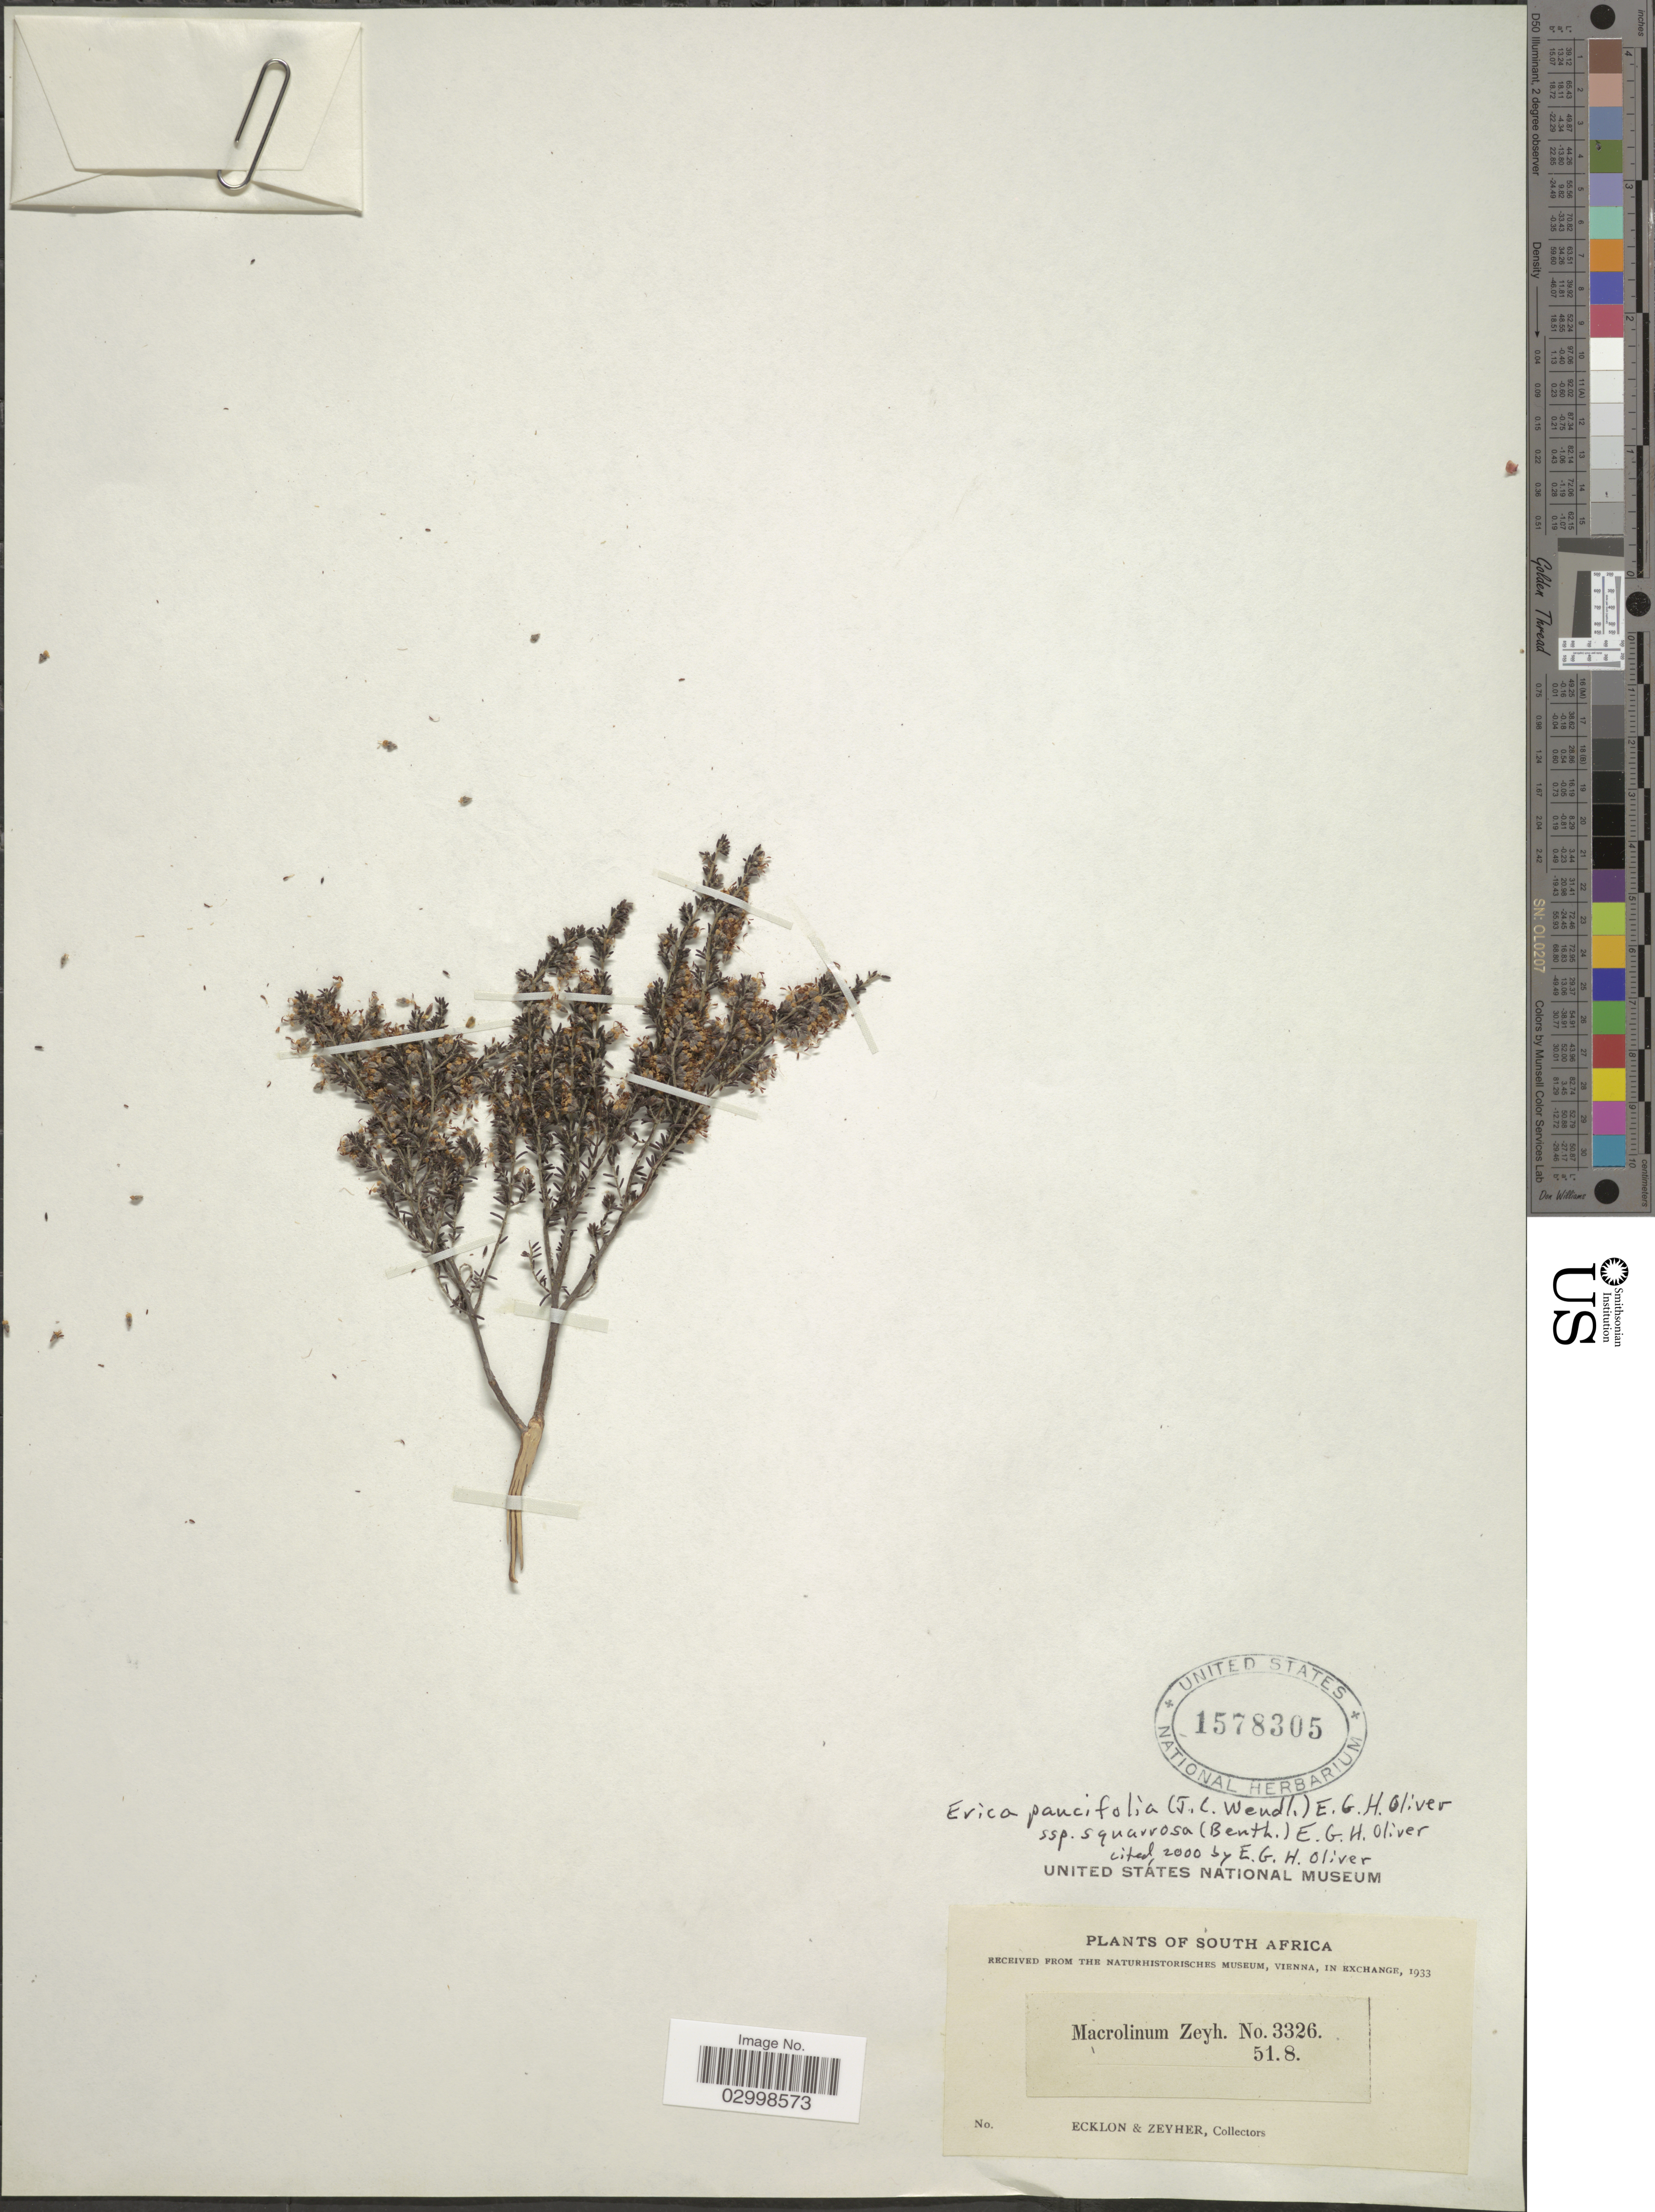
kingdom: Plantae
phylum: Tracheophyta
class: Magnoliopsida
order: Ericales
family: Ericaceae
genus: Erica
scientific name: Erica paucifolia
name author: (J.C. Wendl.) E.G.H. Oliv.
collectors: -. Ecklon & -. Zeyher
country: South Africa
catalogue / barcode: US 1578305